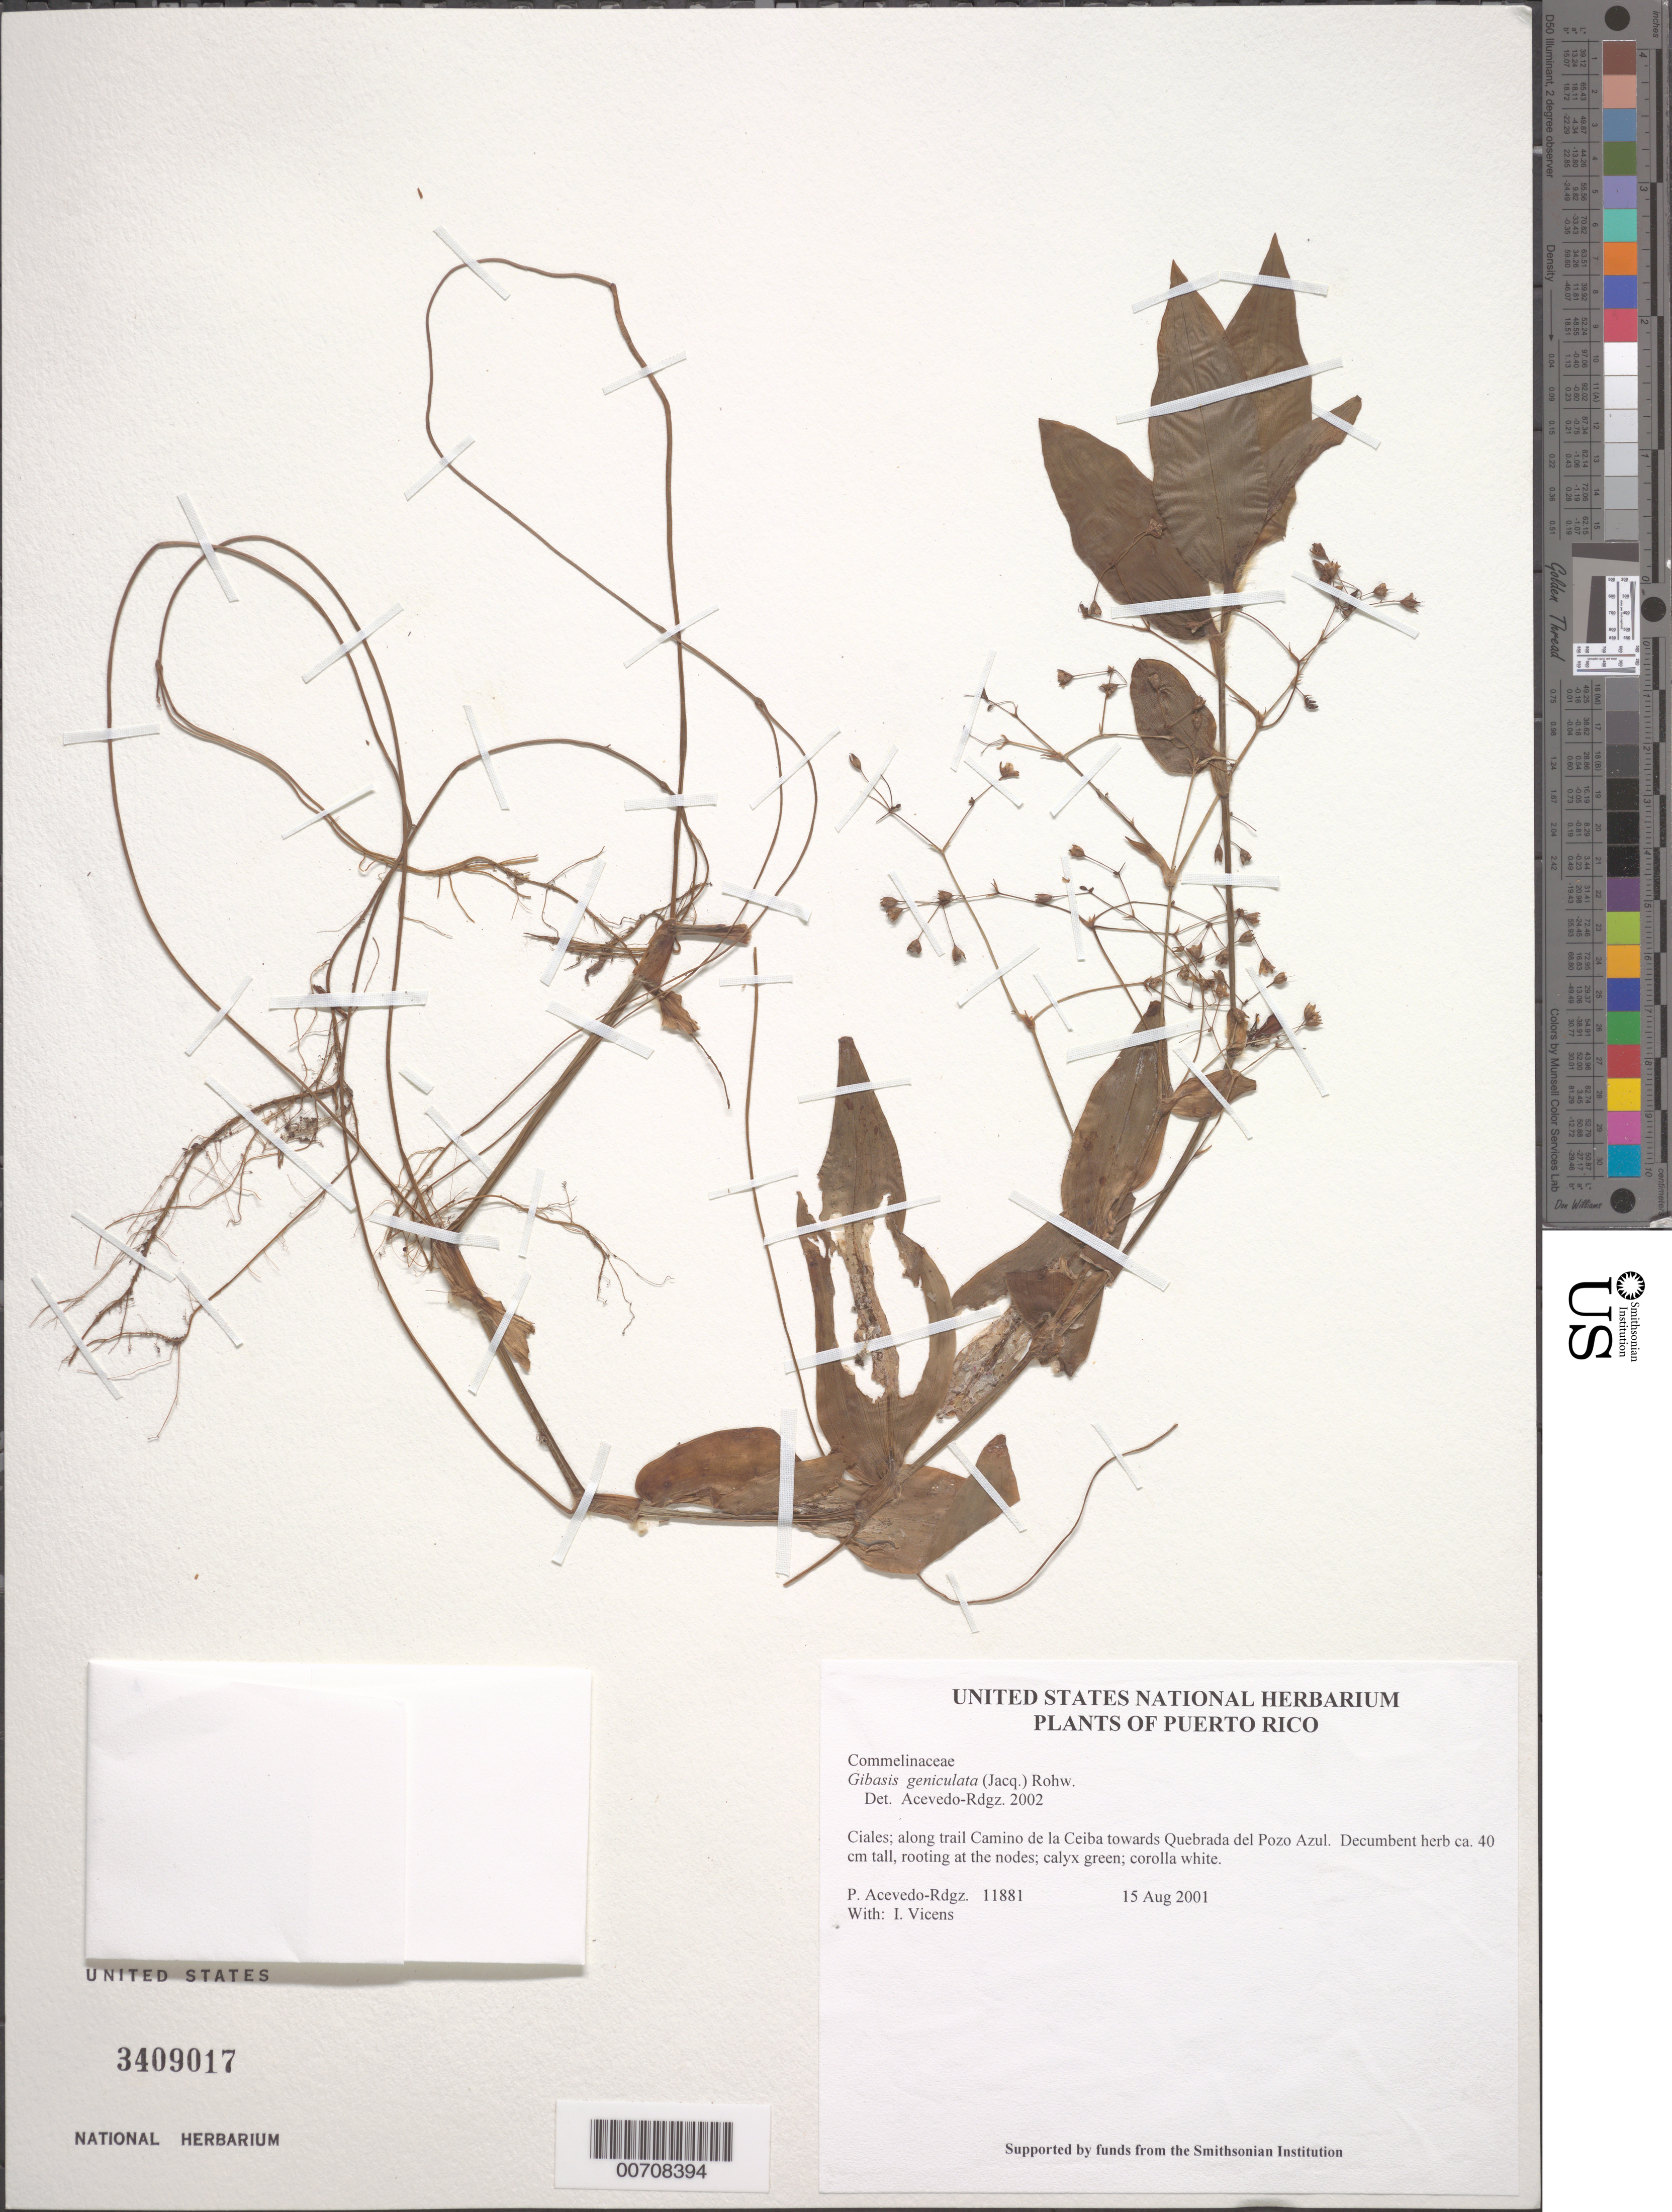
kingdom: Plantae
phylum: Tracheophyta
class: Liliopsida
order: Commelinales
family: Commelinaceae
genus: Gibasis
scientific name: Gibasis geniculata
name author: (Jacq.) Rohweder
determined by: Acevedo-Rodríguez, P., (BOT), Smithsonian Institution - National Museum of Natural History (UNITED STATES)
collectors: P. Acevedo-Rodr. & I. Vicens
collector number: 11881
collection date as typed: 15 Aug 2001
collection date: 2001-08-15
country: Puerto Rico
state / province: Ciales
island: Puerto Rico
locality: Ciales; along trail Camino de la Ceiba towards Quebrada del Pozo Azul.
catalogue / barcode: US 3409017